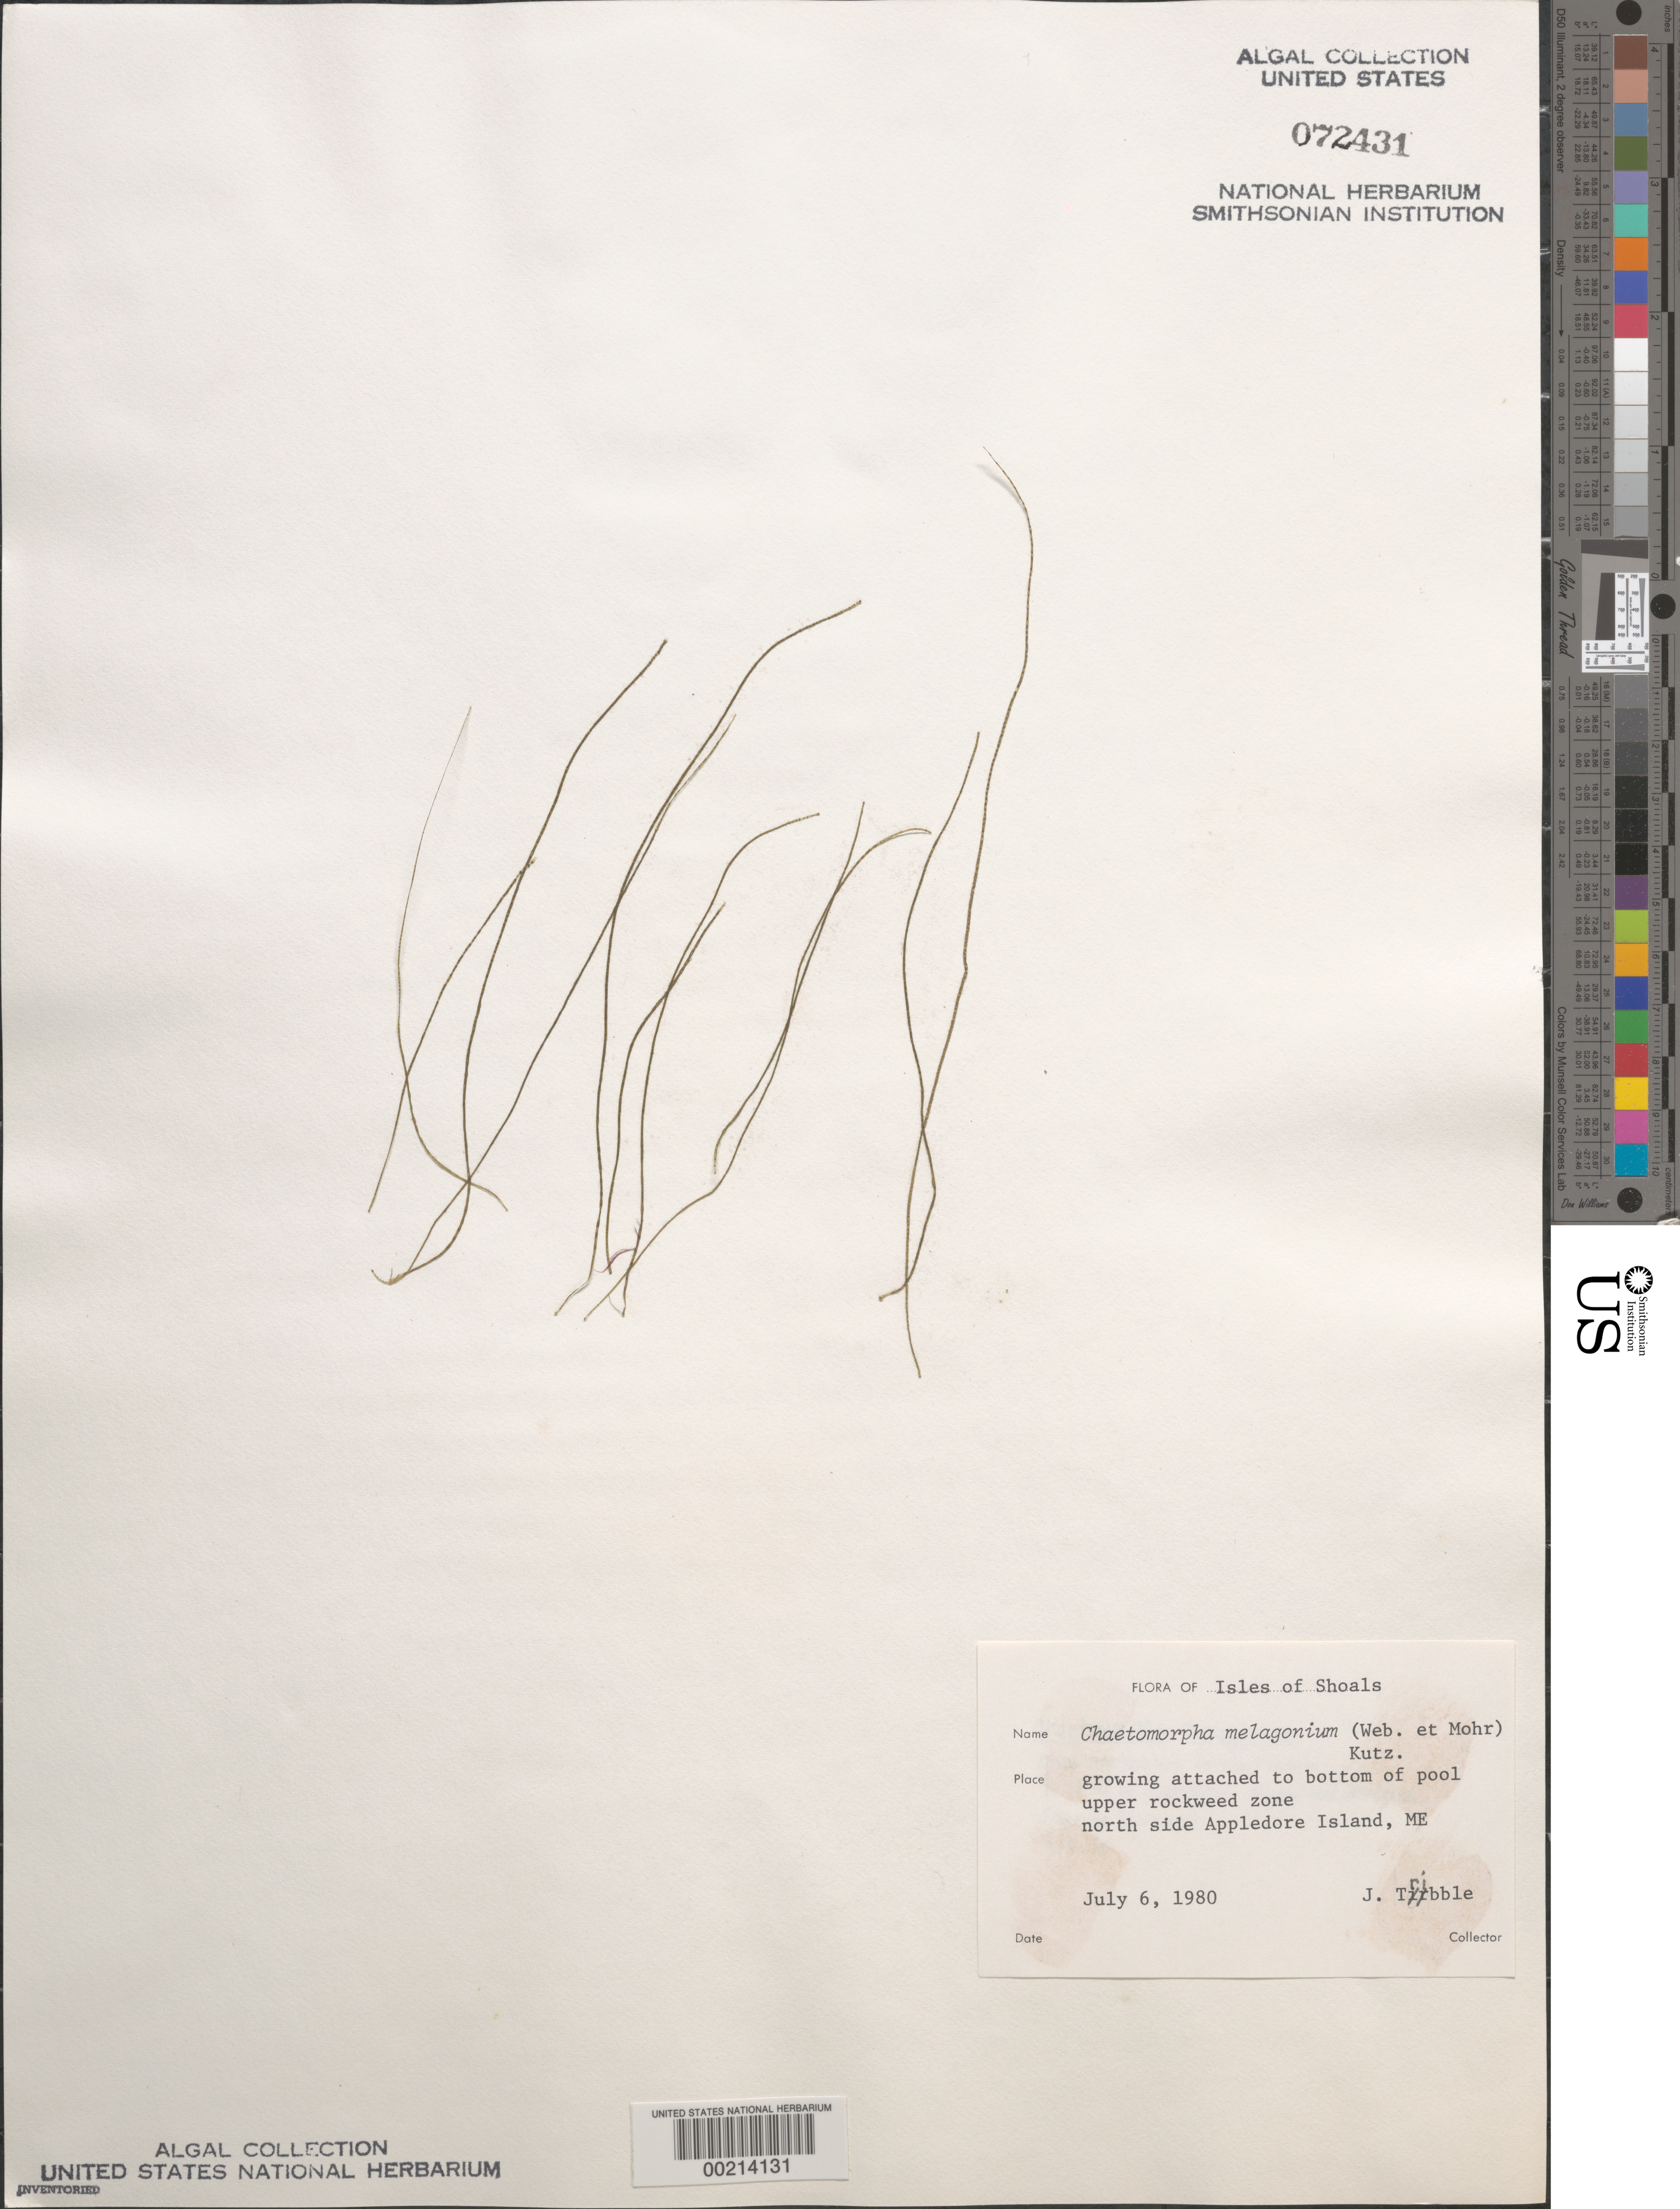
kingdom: Plantae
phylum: Chlorophyta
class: Ulvophyceae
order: Cladophorales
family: Cladophoraceae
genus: Chaetomorpha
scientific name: Chaetomorpha melagonium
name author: (F. Weber & D. Mohr) Kützing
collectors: J. Tribble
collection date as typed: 06 Jun 1966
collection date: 1966-06-06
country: United States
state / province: Maine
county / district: York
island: Appledore Island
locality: North side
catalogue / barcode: US 72431